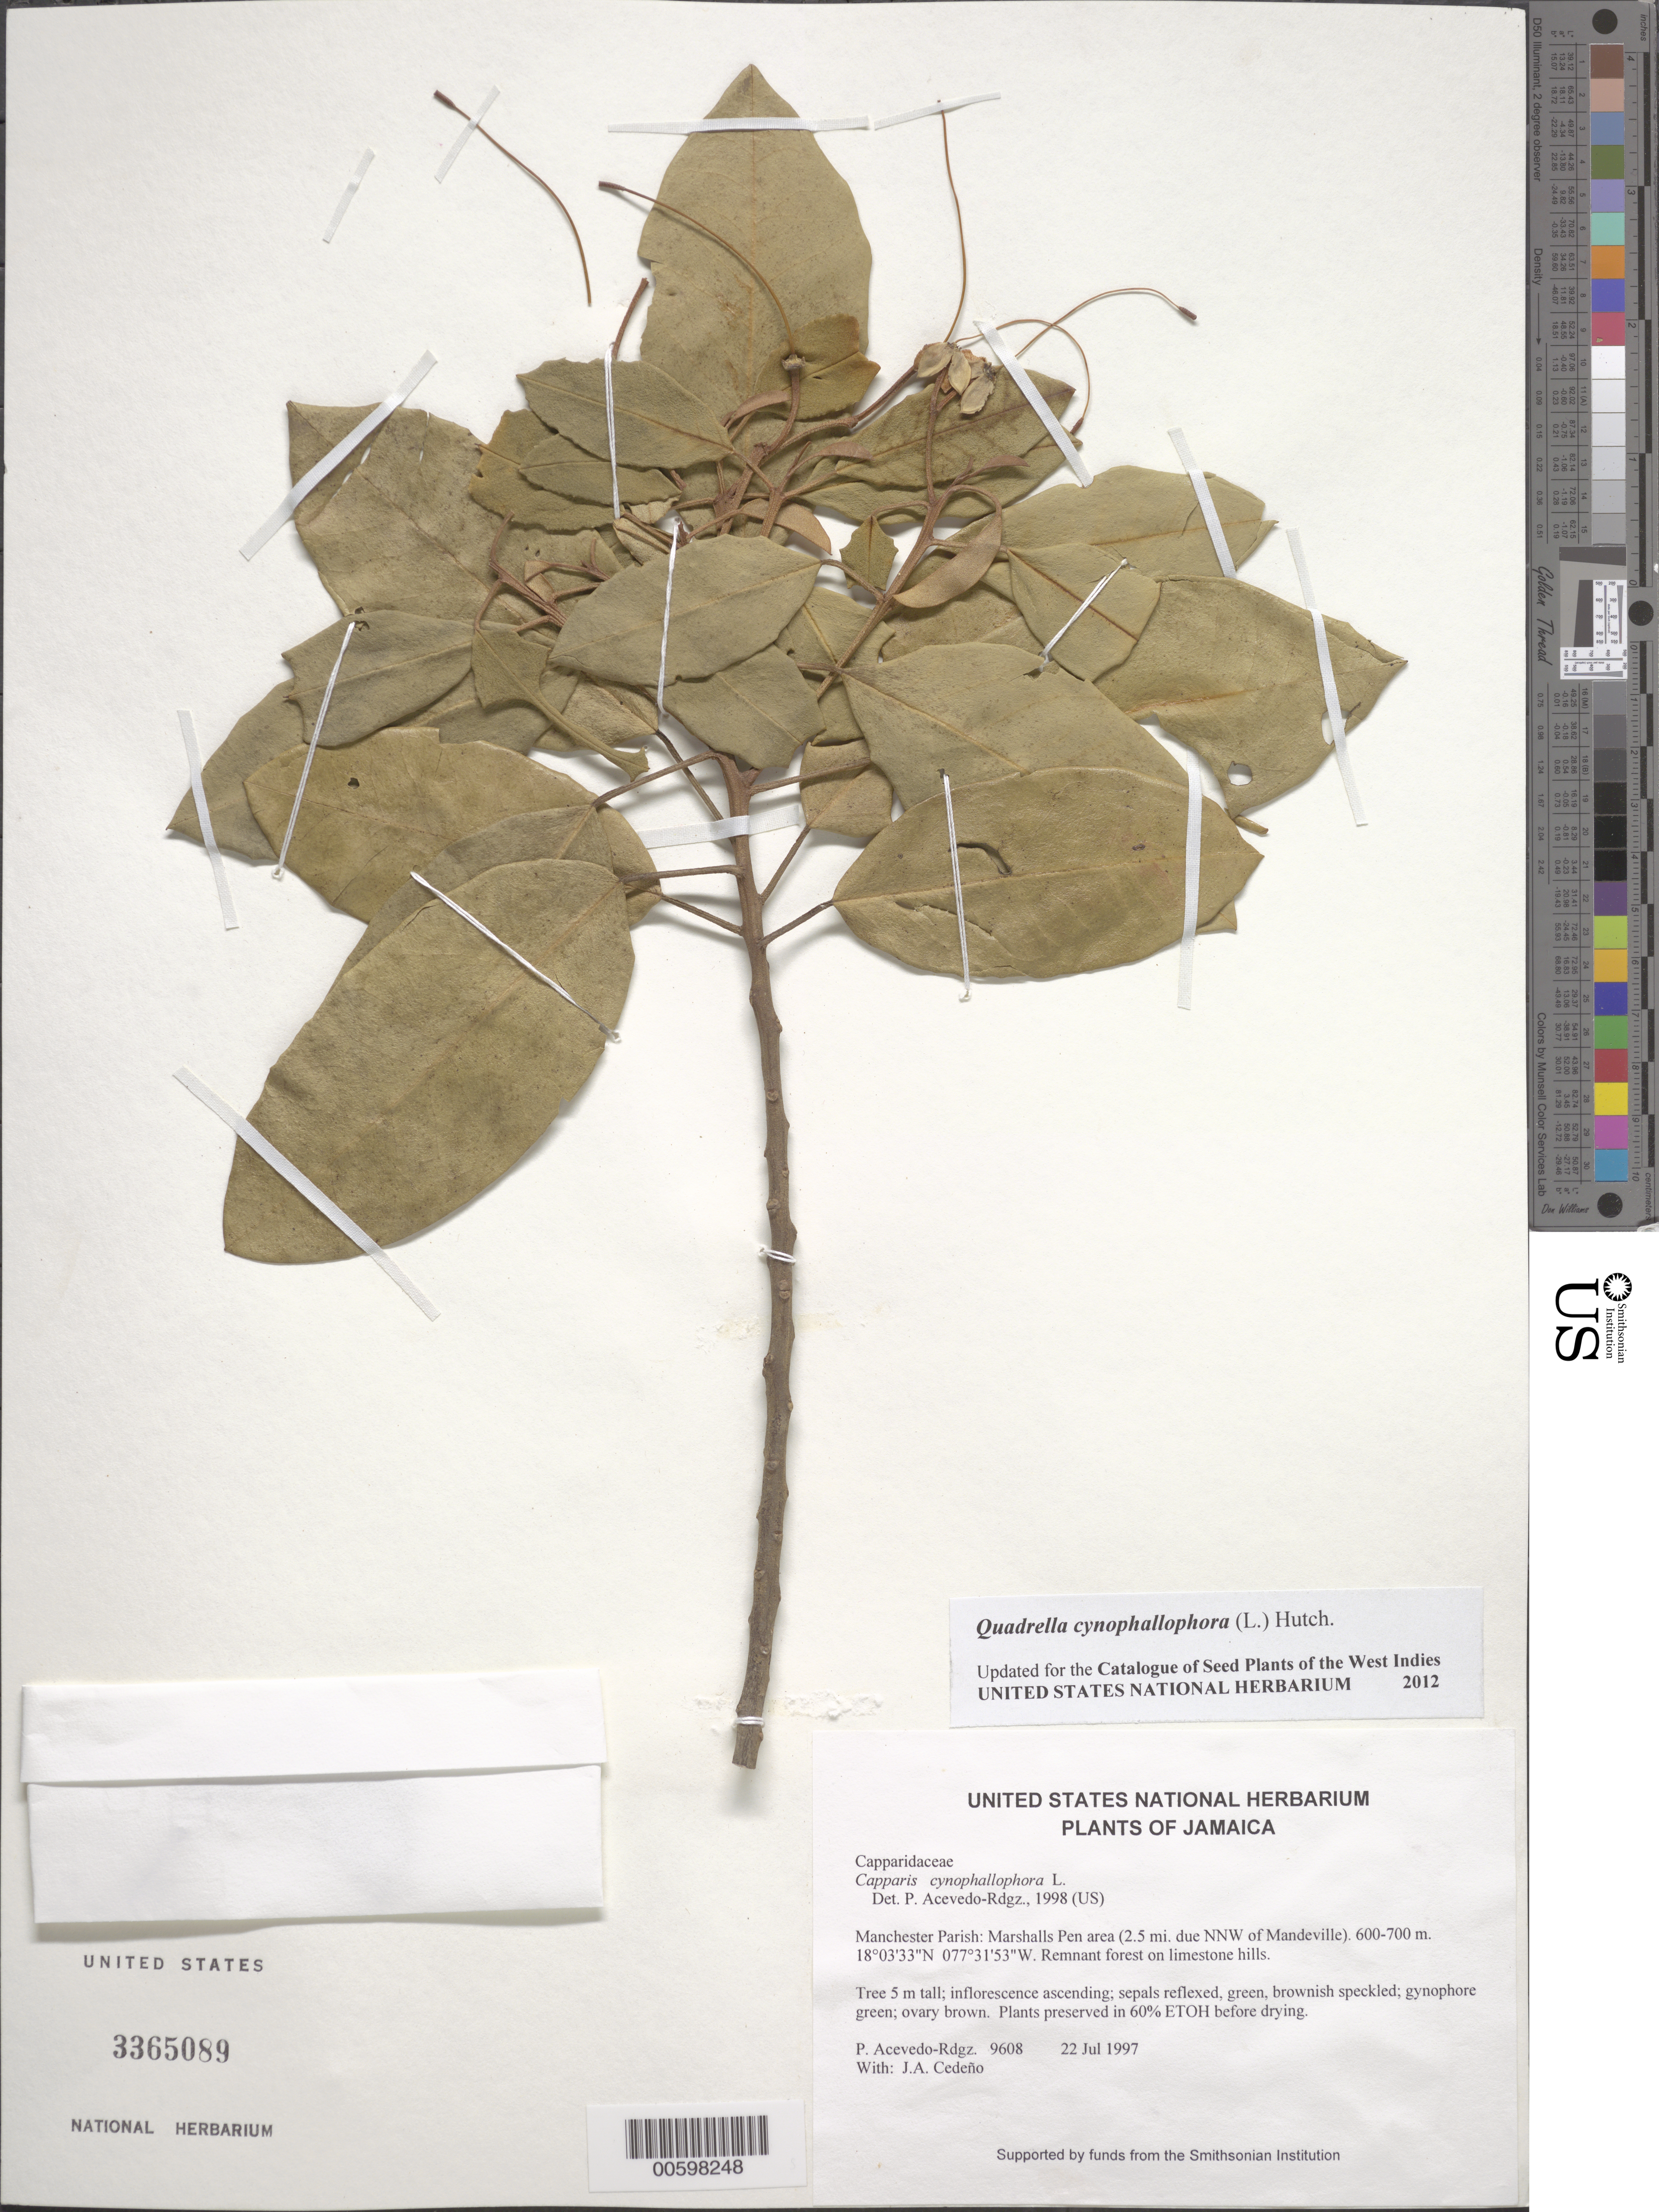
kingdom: Plantae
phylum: Tracheophyta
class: Magnoliopsida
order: Brassicales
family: Capparaceae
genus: Quadrella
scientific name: Quadrella cynophallophora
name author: (L.) Hutch.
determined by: Acevedo-Rodríguez, P., (BOT), Smithsonian Institution - National Museum of Natural History (UNITED STATES)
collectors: P. Acevedo-Rodr. & J. A. Cedeño M.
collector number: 9608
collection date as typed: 22 Jul 1997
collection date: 1997-07-22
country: Jamaica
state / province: Manchester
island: Jamaica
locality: Manchester Parish: Marshalls Pen area (2.5 mi. due NNW of Mandeville).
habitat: Remnant forest on limestone hills.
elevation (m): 600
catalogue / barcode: US 3365089